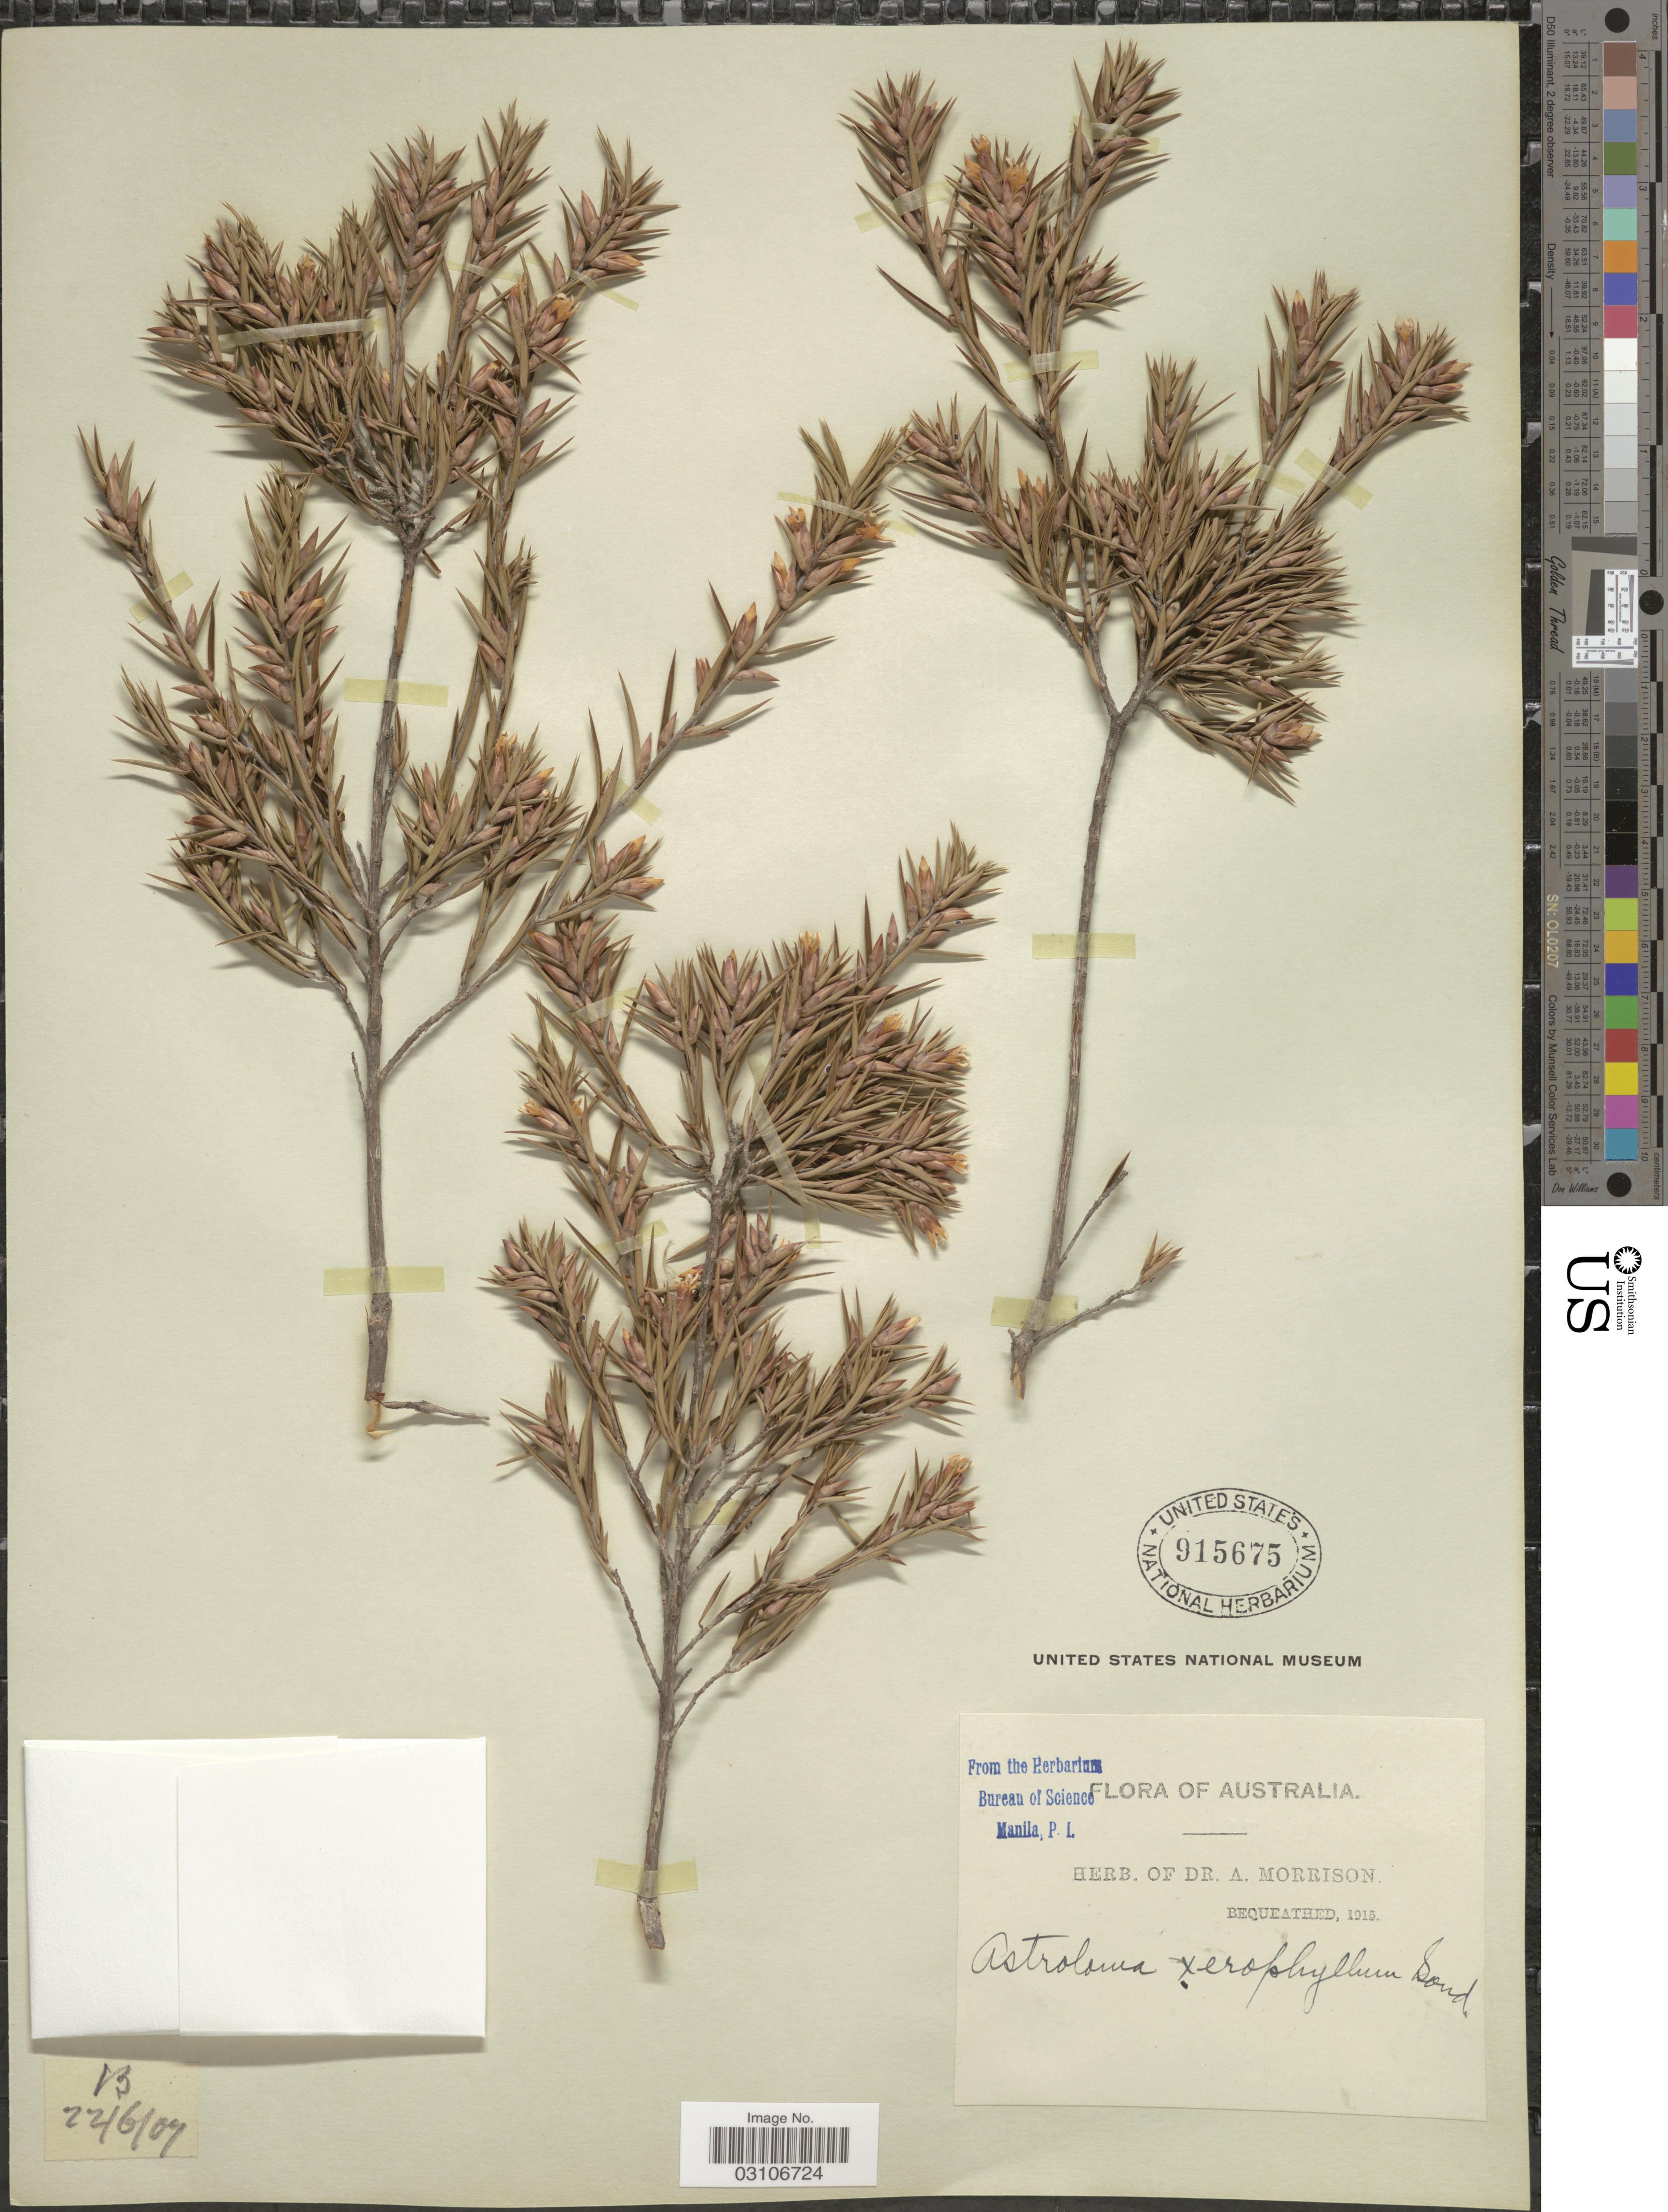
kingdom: Plantae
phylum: Tracheophyta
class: Magnoliopsida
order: Ericales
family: Ericaceae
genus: Astroloma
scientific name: Astroloma xerophyllum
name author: Sond.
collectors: ex herb. Dr. A. Morrison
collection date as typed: Transcribed d/m/y: 22/6/7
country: Australia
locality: B.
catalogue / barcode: US 915675